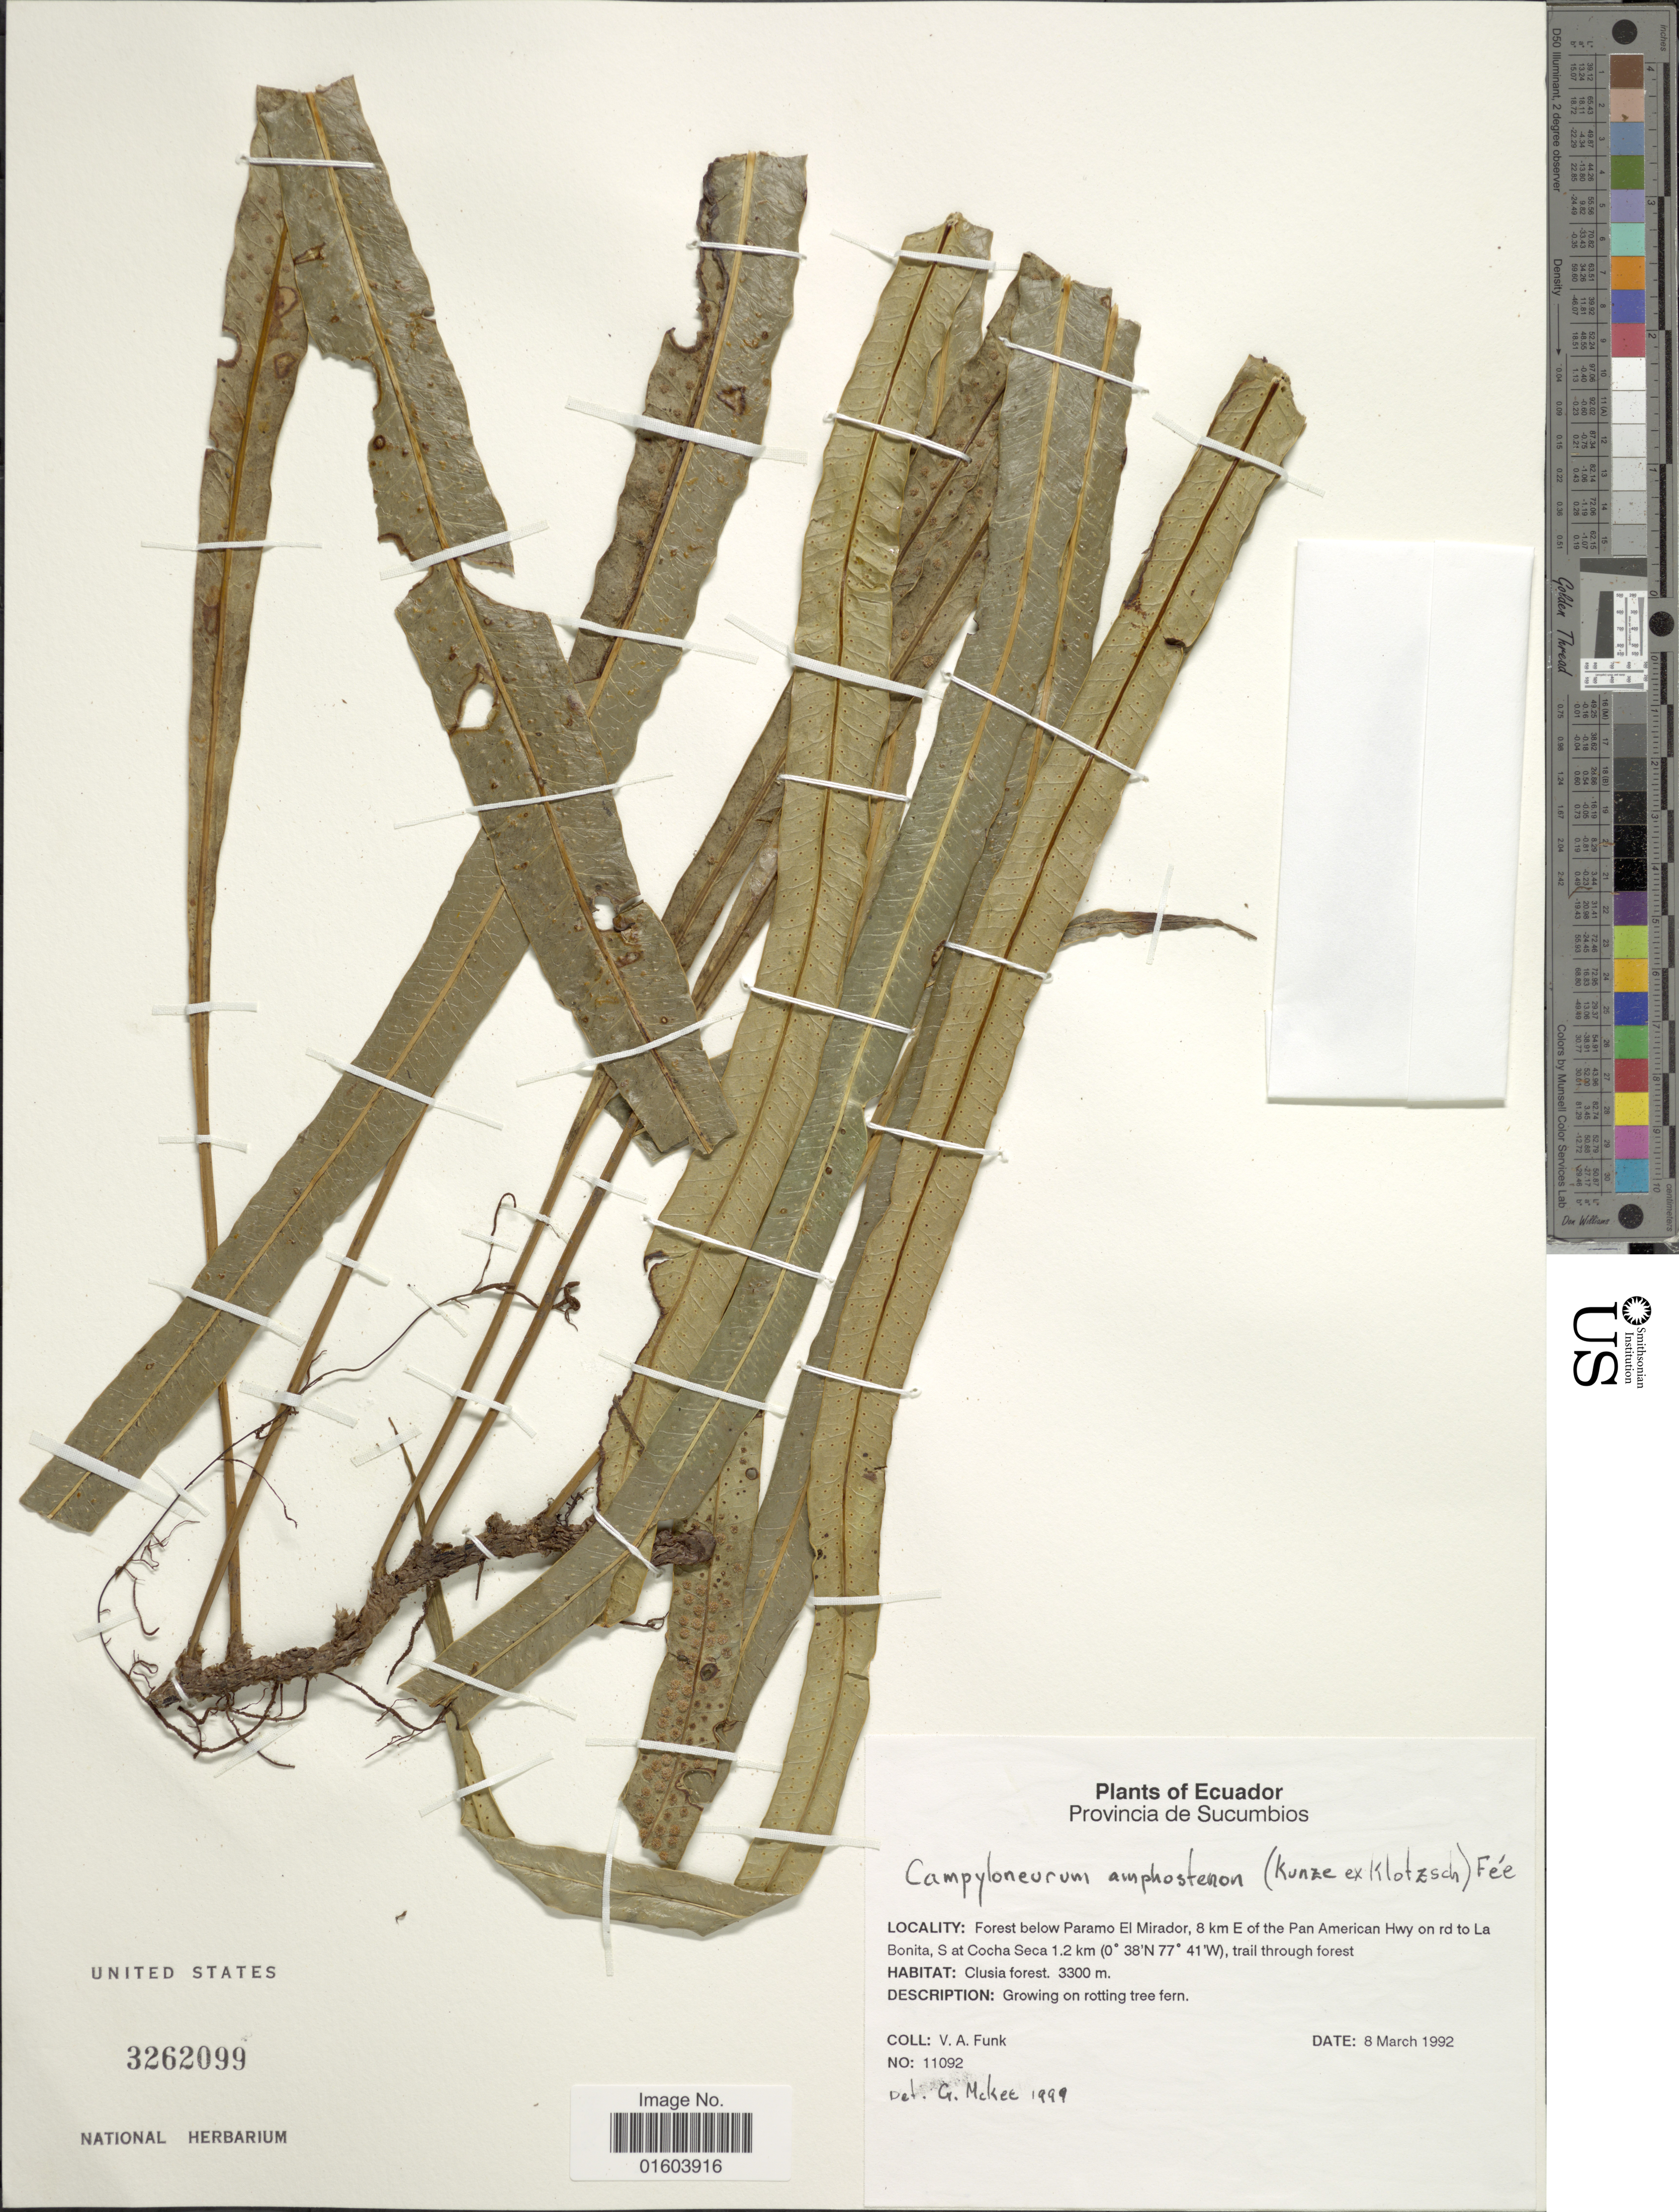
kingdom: Plantae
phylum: Tracheophyta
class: Polypodiopsida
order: Polypodiales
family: Polypodiaceae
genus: Campyloneurum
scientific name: Campyloneurum amphostenon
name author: (Kunze ex Klotzsch) Fée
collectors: V. Funk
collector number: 11092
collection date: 1992-03-08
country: Ecuador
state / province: Sucumbíos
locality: Ecuador. Provincia de Sucumbios. Forest below Paramo El Mirador, 8 km E of the Pan American Hwy on rd to La Bonita, S at Cocha Seca 1.2 km .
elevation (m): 3300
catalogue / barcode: US 3262099